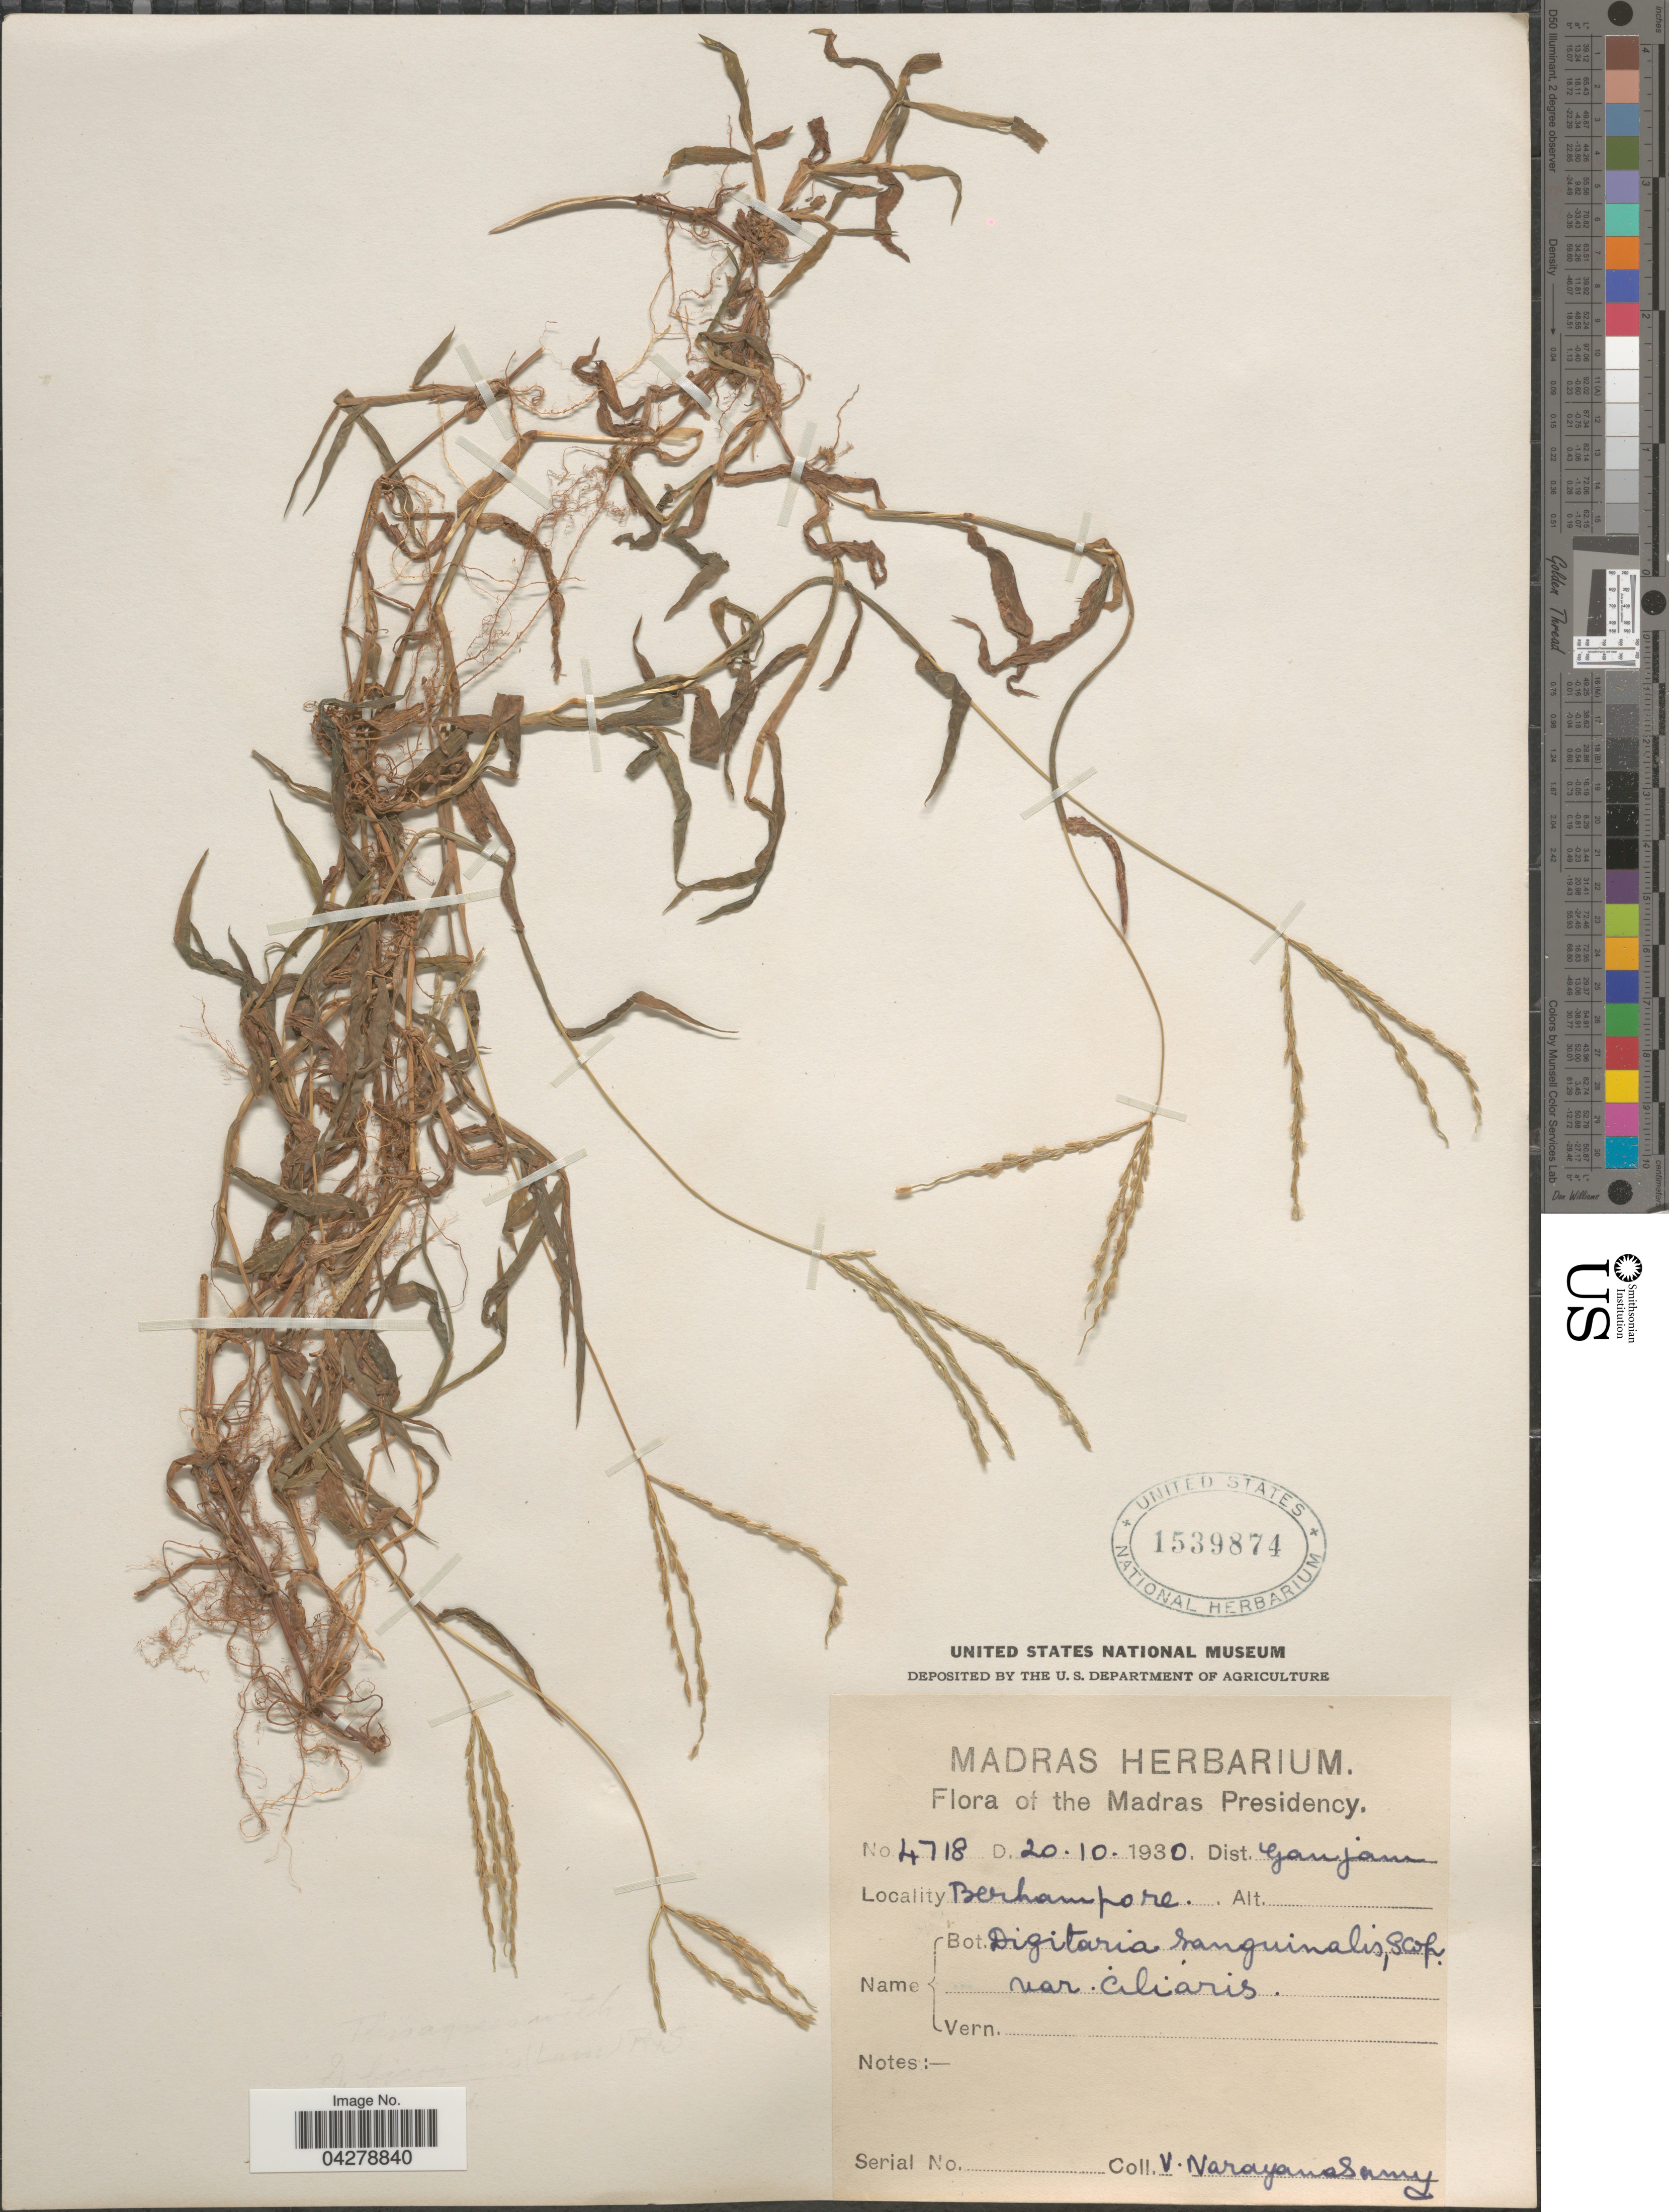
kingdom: Plantae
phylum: Tracheophyta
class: Liliopsida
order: Poales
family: Poaceae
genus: Digitaria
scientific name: Digitaria sp.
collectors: V. Narayanaswami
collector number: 4718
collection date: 1930-10-20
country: India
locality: The Madras Presidency. Dist. Ganjam. Berhampore.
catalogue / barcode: US 1539874